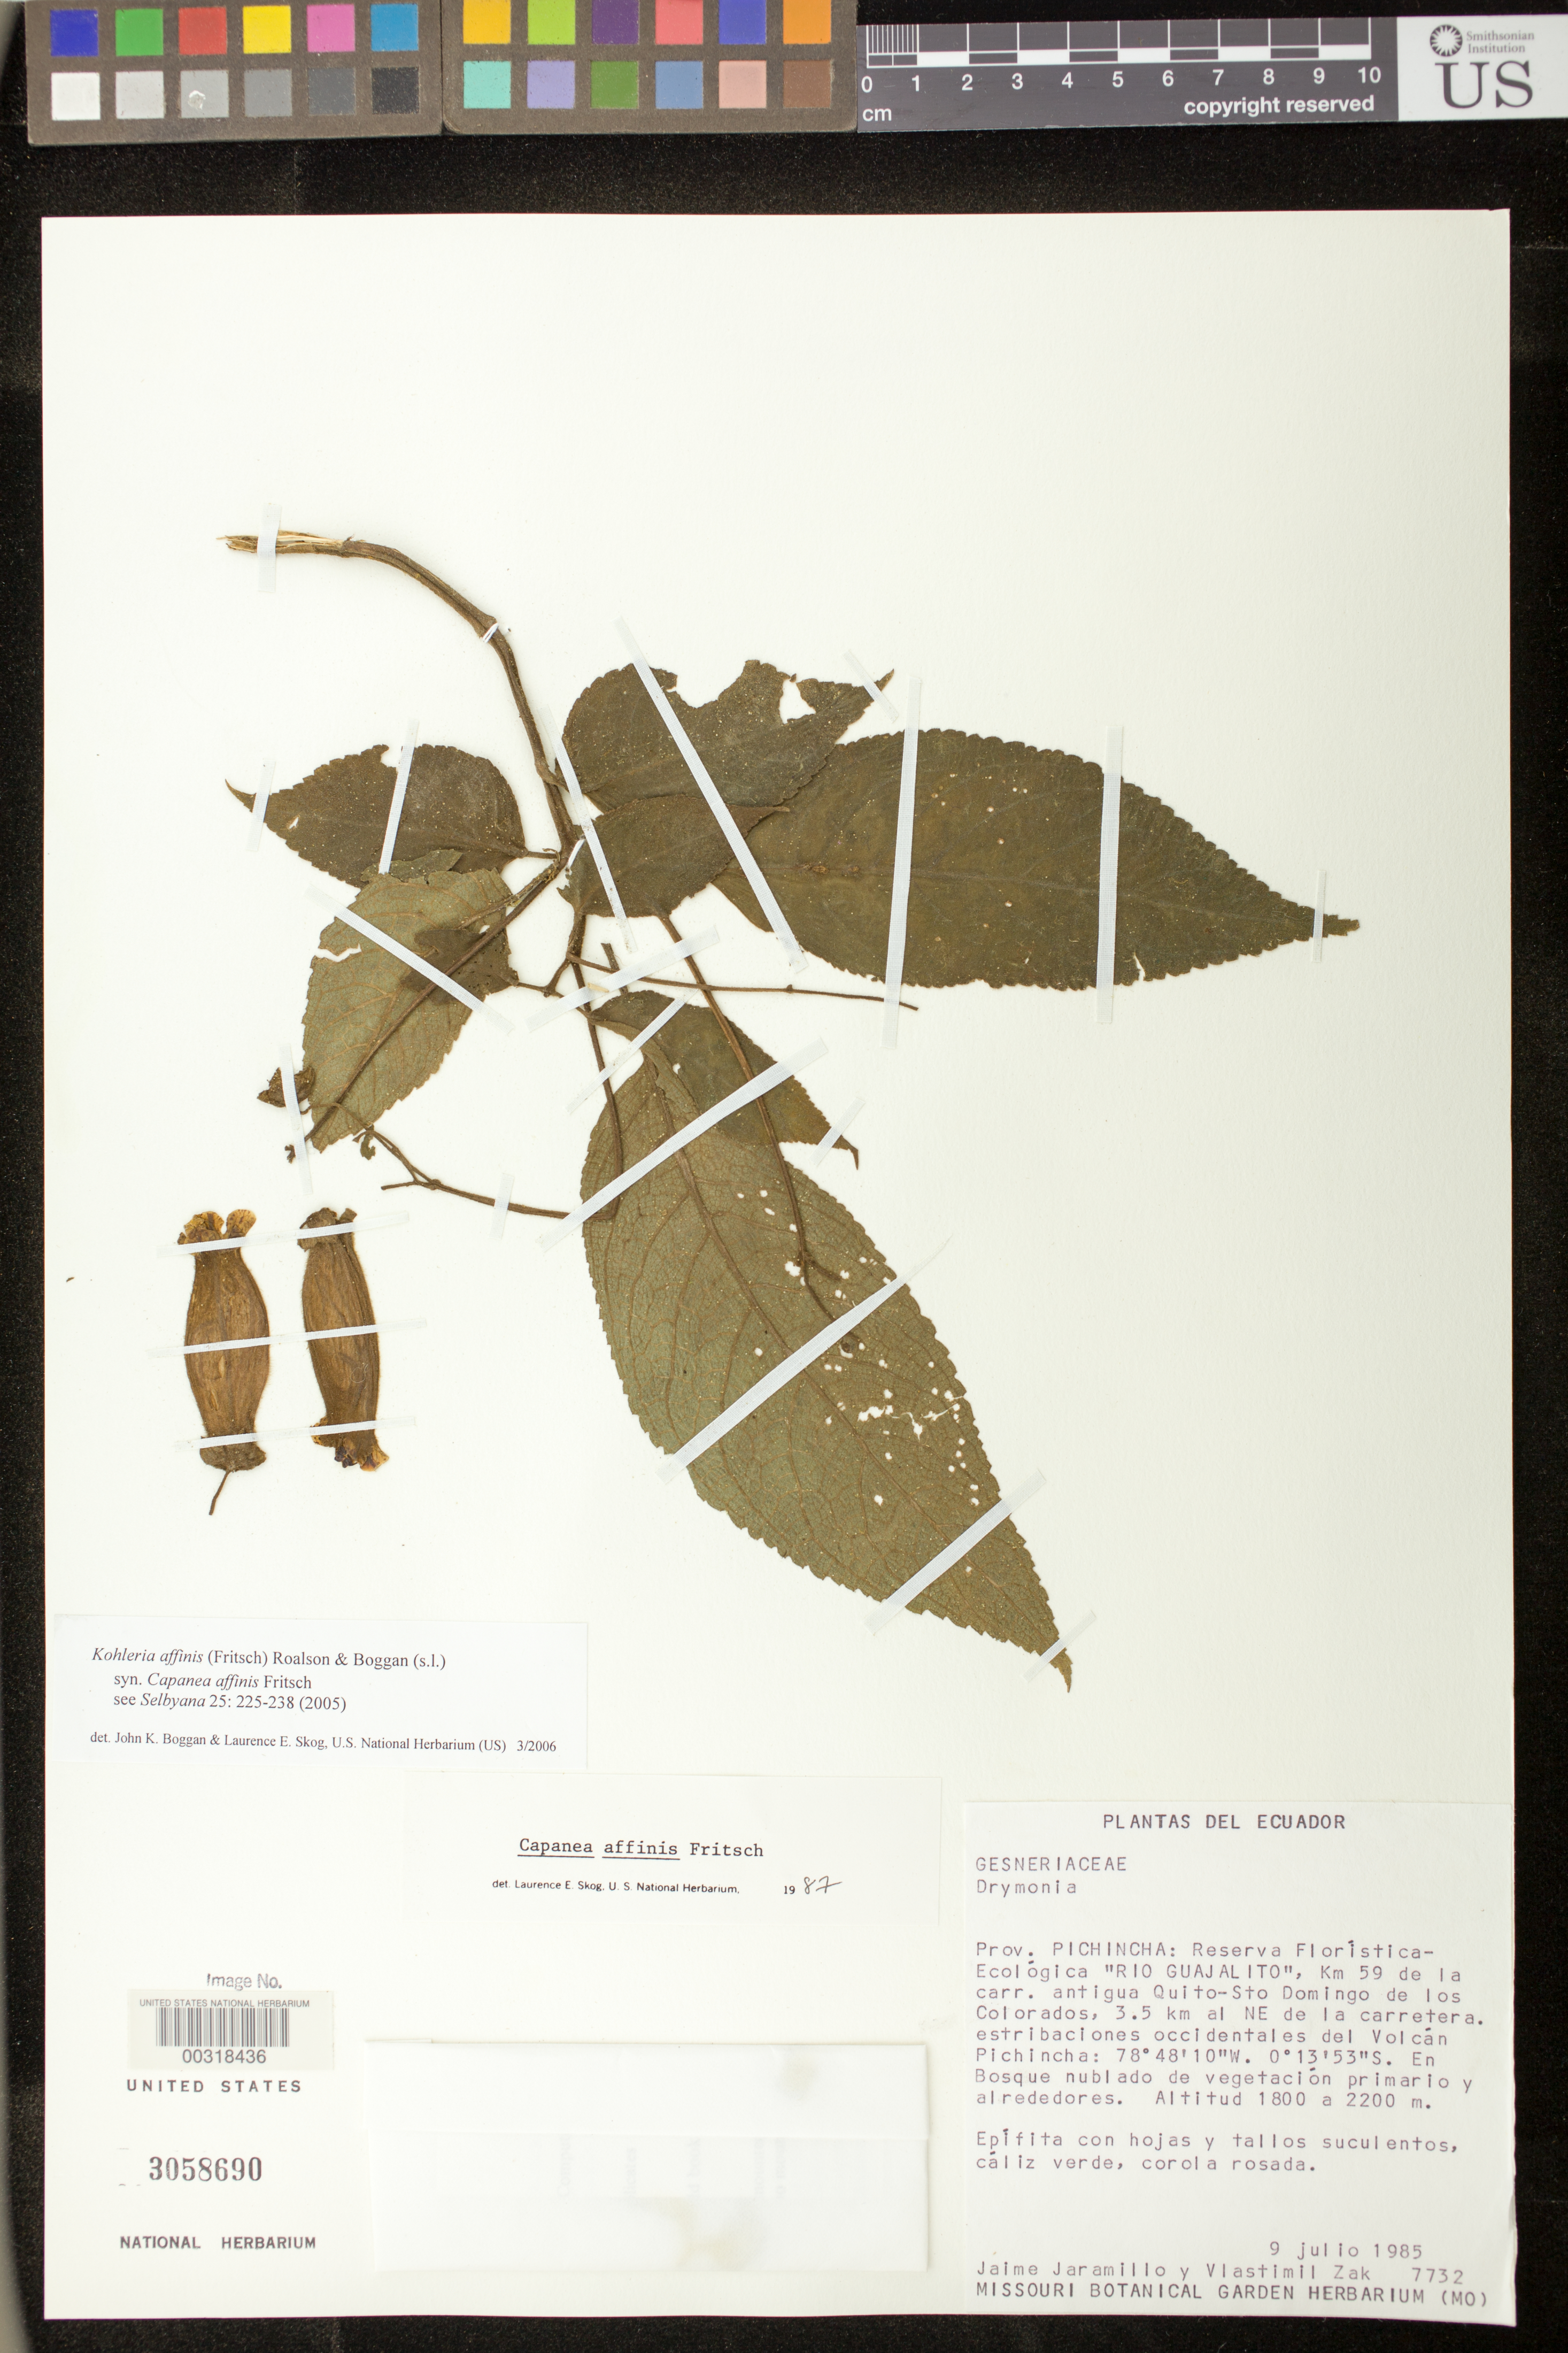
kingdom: Plantae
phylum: Tracheophyta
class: Magnoliopsida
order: Lamiales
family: Gesneriaceae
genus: Kohleria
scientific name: Kohleria affinis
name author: (Fritsch) Roalson & Boggan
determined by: Boggan, J. K.; Skog, L. E.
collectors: J. L. Jaramillo & V. Zak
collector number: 7732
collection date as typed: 09 Jul 1985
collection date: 1985-07-09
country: Ecuador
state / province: Pichincha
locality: Reserva Floristica-ecologica "Rio Guajalito", km 59 from old Quito-Sto Domingo de los Colorados highway, 3.5 km NE of highway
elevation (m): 1800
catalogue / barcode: US 3058690